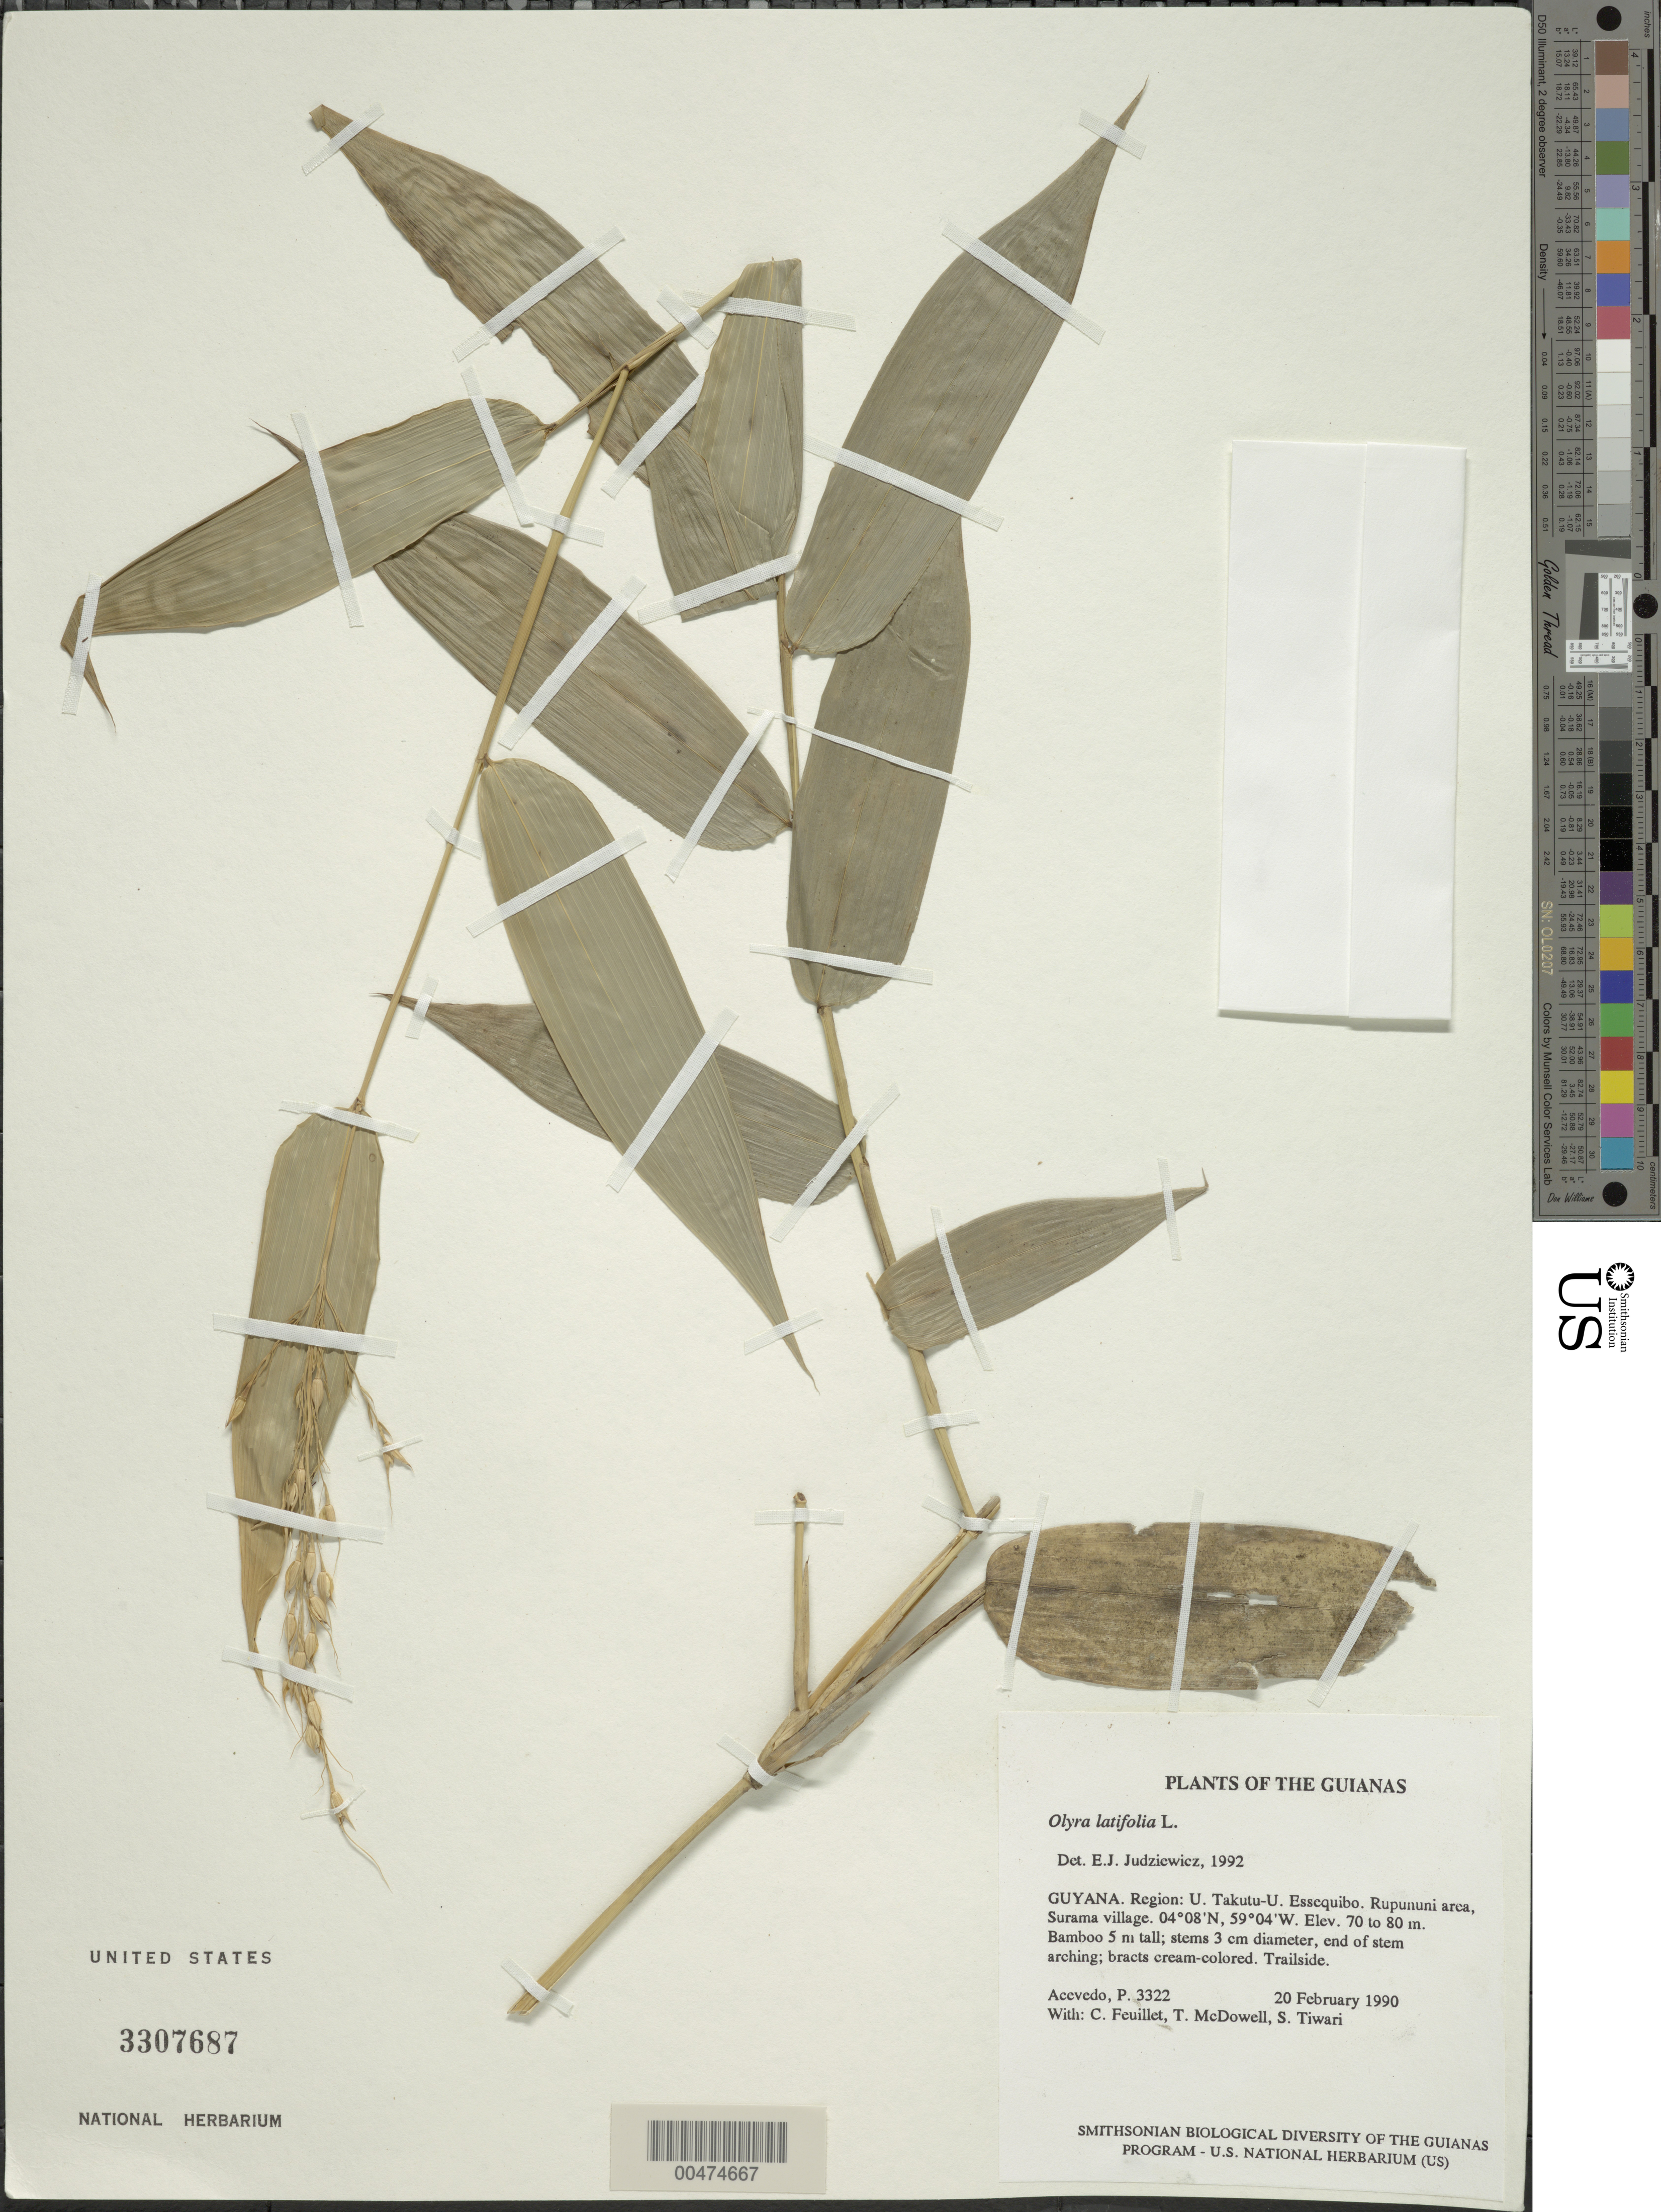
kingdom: Plantae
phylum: Tracheophyta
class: Liliopsida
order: Poales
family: Poaceae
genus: Olyra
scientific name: Olyra latifolia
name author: L.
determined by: Judziewicz, E. J.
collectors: P. Acevedo-Rodr., C. Feuillet, T. McDowell & S. Tiwari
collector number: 3322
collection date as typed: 20 Feb 1990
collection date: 1990-02-20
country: Guyana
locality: U. Takutu - U. Essequibo. Rupununi area, Surama vilage.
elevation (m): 70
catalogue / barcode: US 3307687